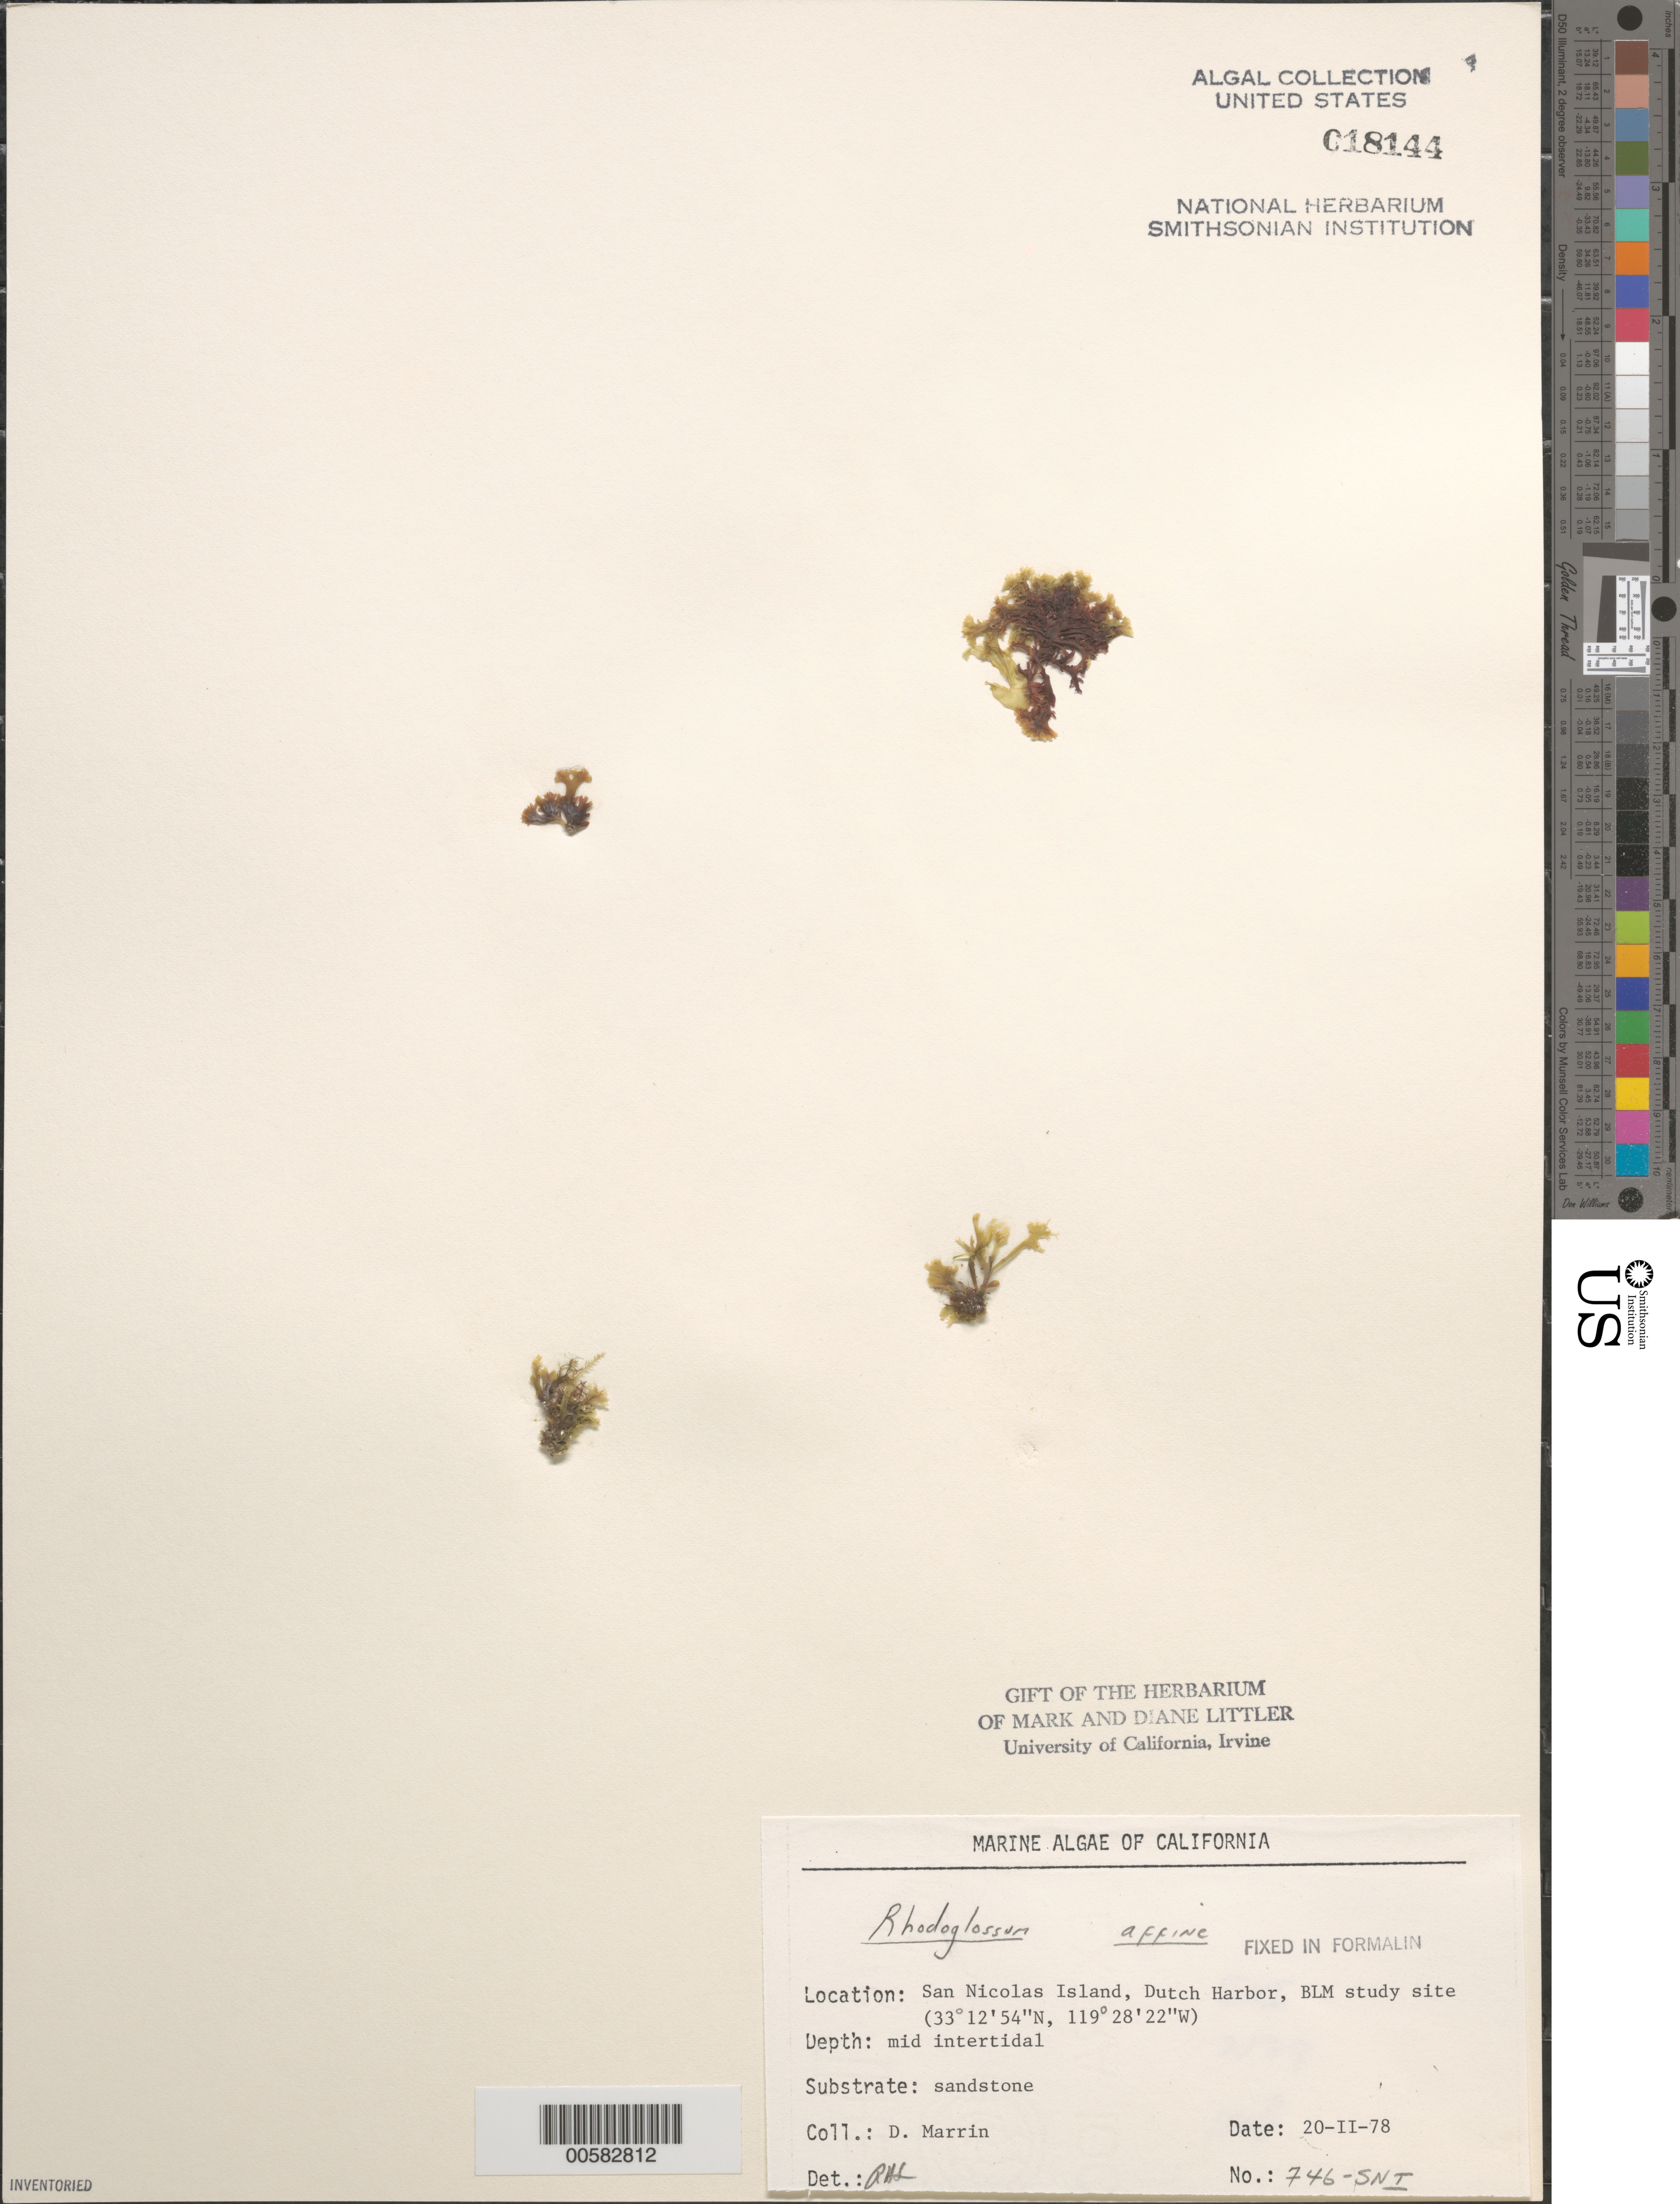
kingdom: Plantae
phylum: Rhodophyta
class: Florideophyceae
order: Gigartinales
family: Gigartinaceae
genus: Mazzaella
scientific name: Mazzaella affinis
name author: (Harvey) Fredericq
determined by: Algae name updating Project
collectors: D. Marrin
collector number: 746-SNI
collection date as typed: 20 Feb 1978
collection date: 1978-02-20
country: United States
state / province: California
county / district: Ventura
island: San Nicolas Island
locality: Dutch Harbor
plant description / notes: BLM-SOCALBIGHT Rocky Intertidal Survey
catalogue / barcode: US 18144